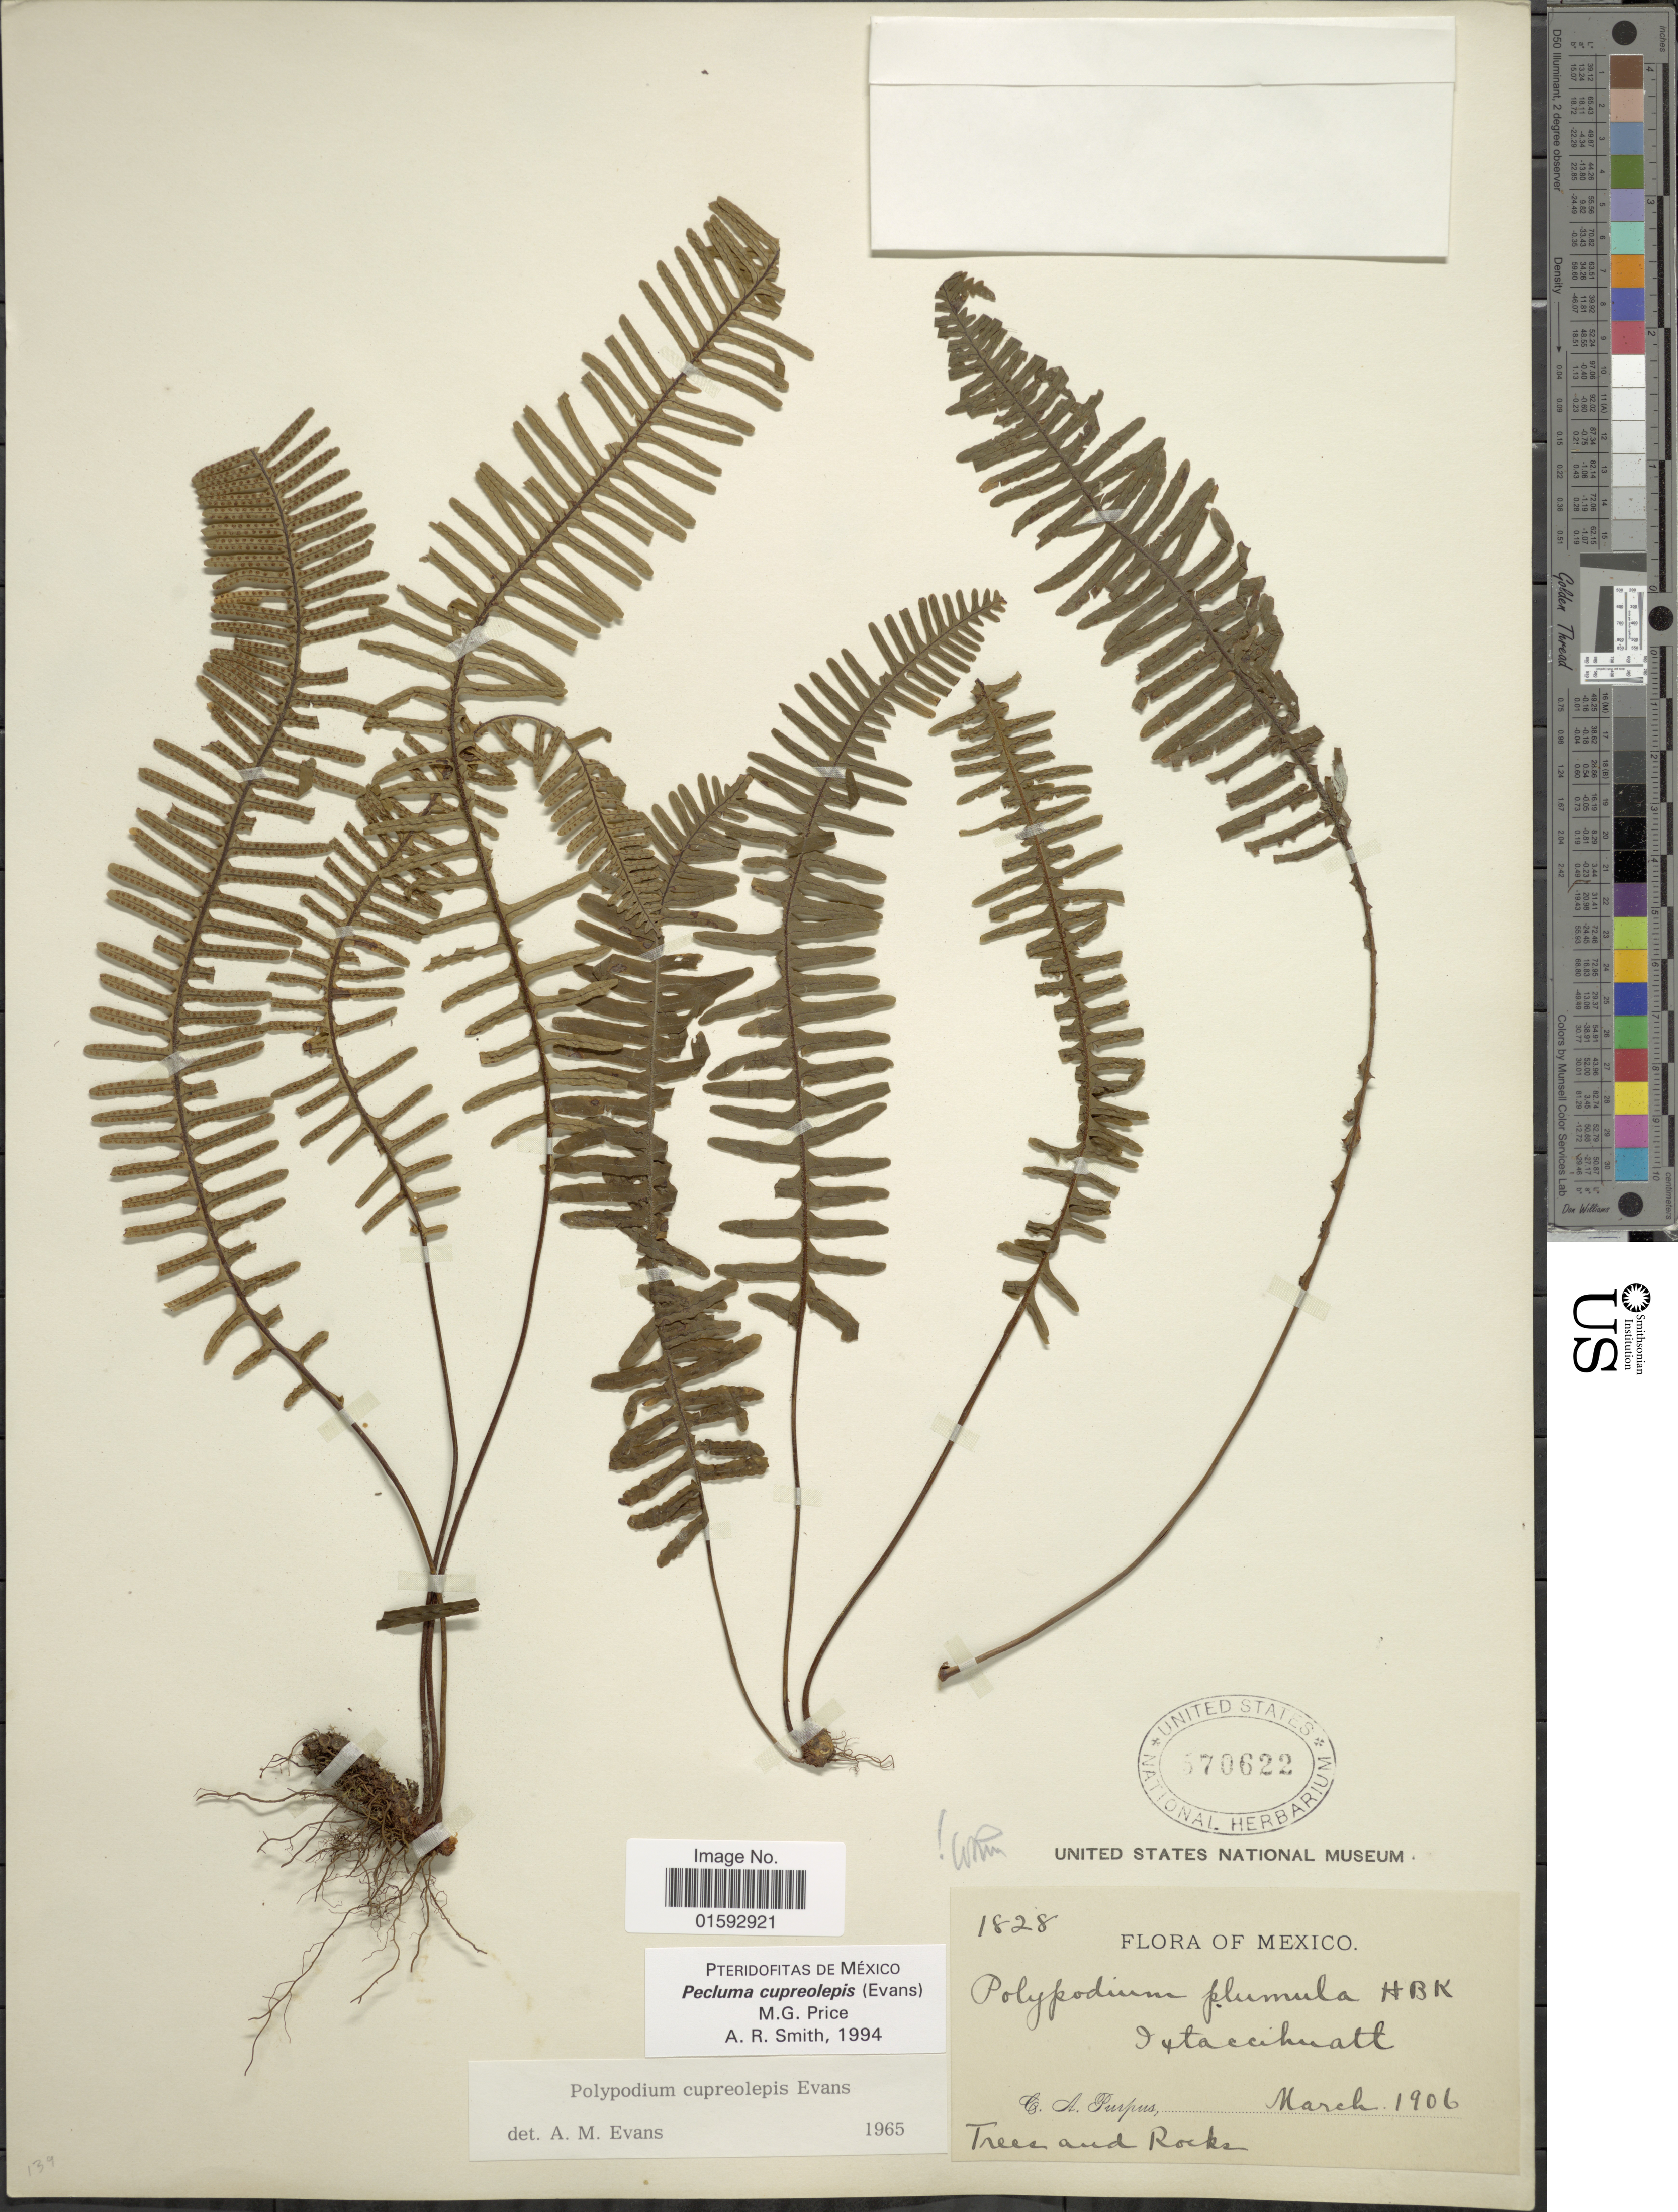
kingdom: Plantae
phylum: Tracheophyta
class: Polypodiopsida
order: Polypodiales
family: Polypodiaceae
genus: Pecluma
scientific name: Pecluma cupreolepis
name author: (A.M. Evans) M.G. Price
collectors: C. A. Purpus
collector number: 1828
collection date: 1906-03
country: Mexico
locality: Iztaccihuatl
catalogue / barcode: US 570622